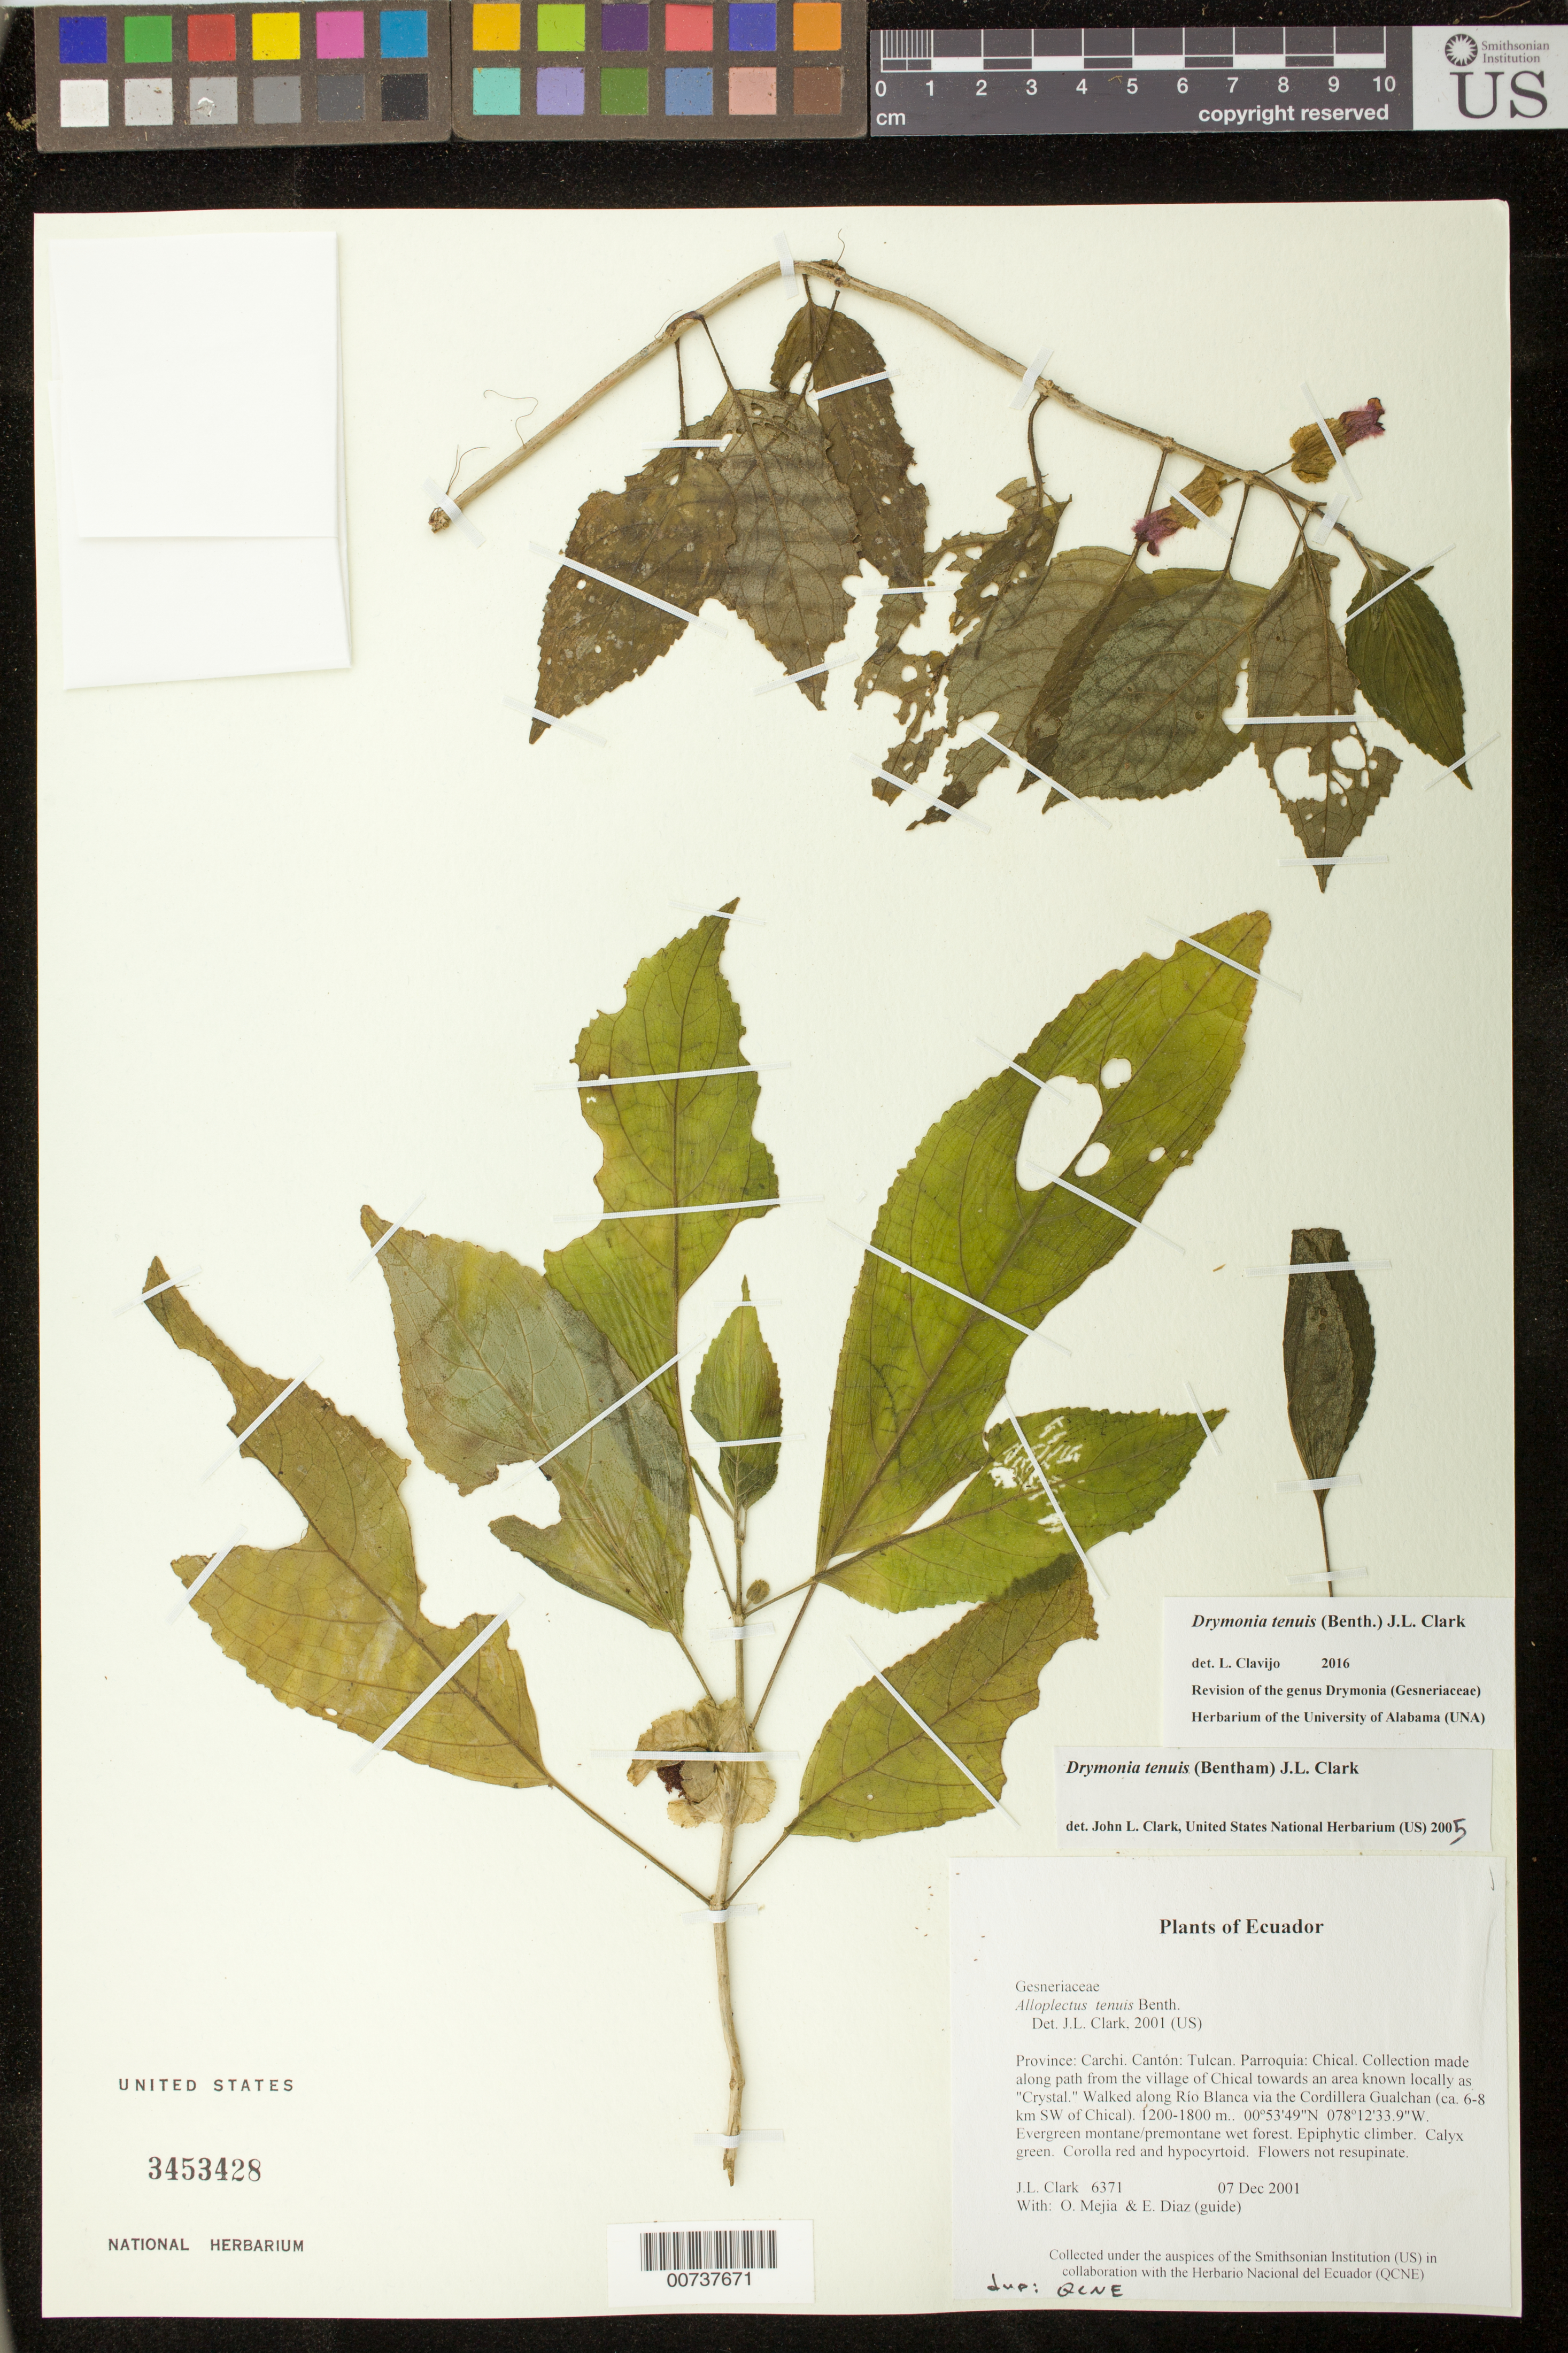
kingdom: Plantae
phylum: Tracheophyta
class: Magnoliopsida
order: Lamiales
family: Gesneriaceae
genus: Drymonia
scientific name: Drymonia tenuis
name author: (Benth.) J.L. Clark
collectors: J. L. Clark, O. Mejia & E. Diaz (guide)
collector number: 6371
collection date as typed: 07 Dec 2001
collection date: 2001-12-07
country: Ecuador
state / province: Carchi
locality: Tulcan. Parroquia: Chical. Collection made along path from the village of Chical towards an area known locally as "Crystal." Walked along Río Blanca via the Cordillera Gualchan (ca. 6-8 km SW of Chical).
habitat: Evergreen montane/premontane wet forest.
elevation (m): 1200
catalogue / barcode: US 3453428